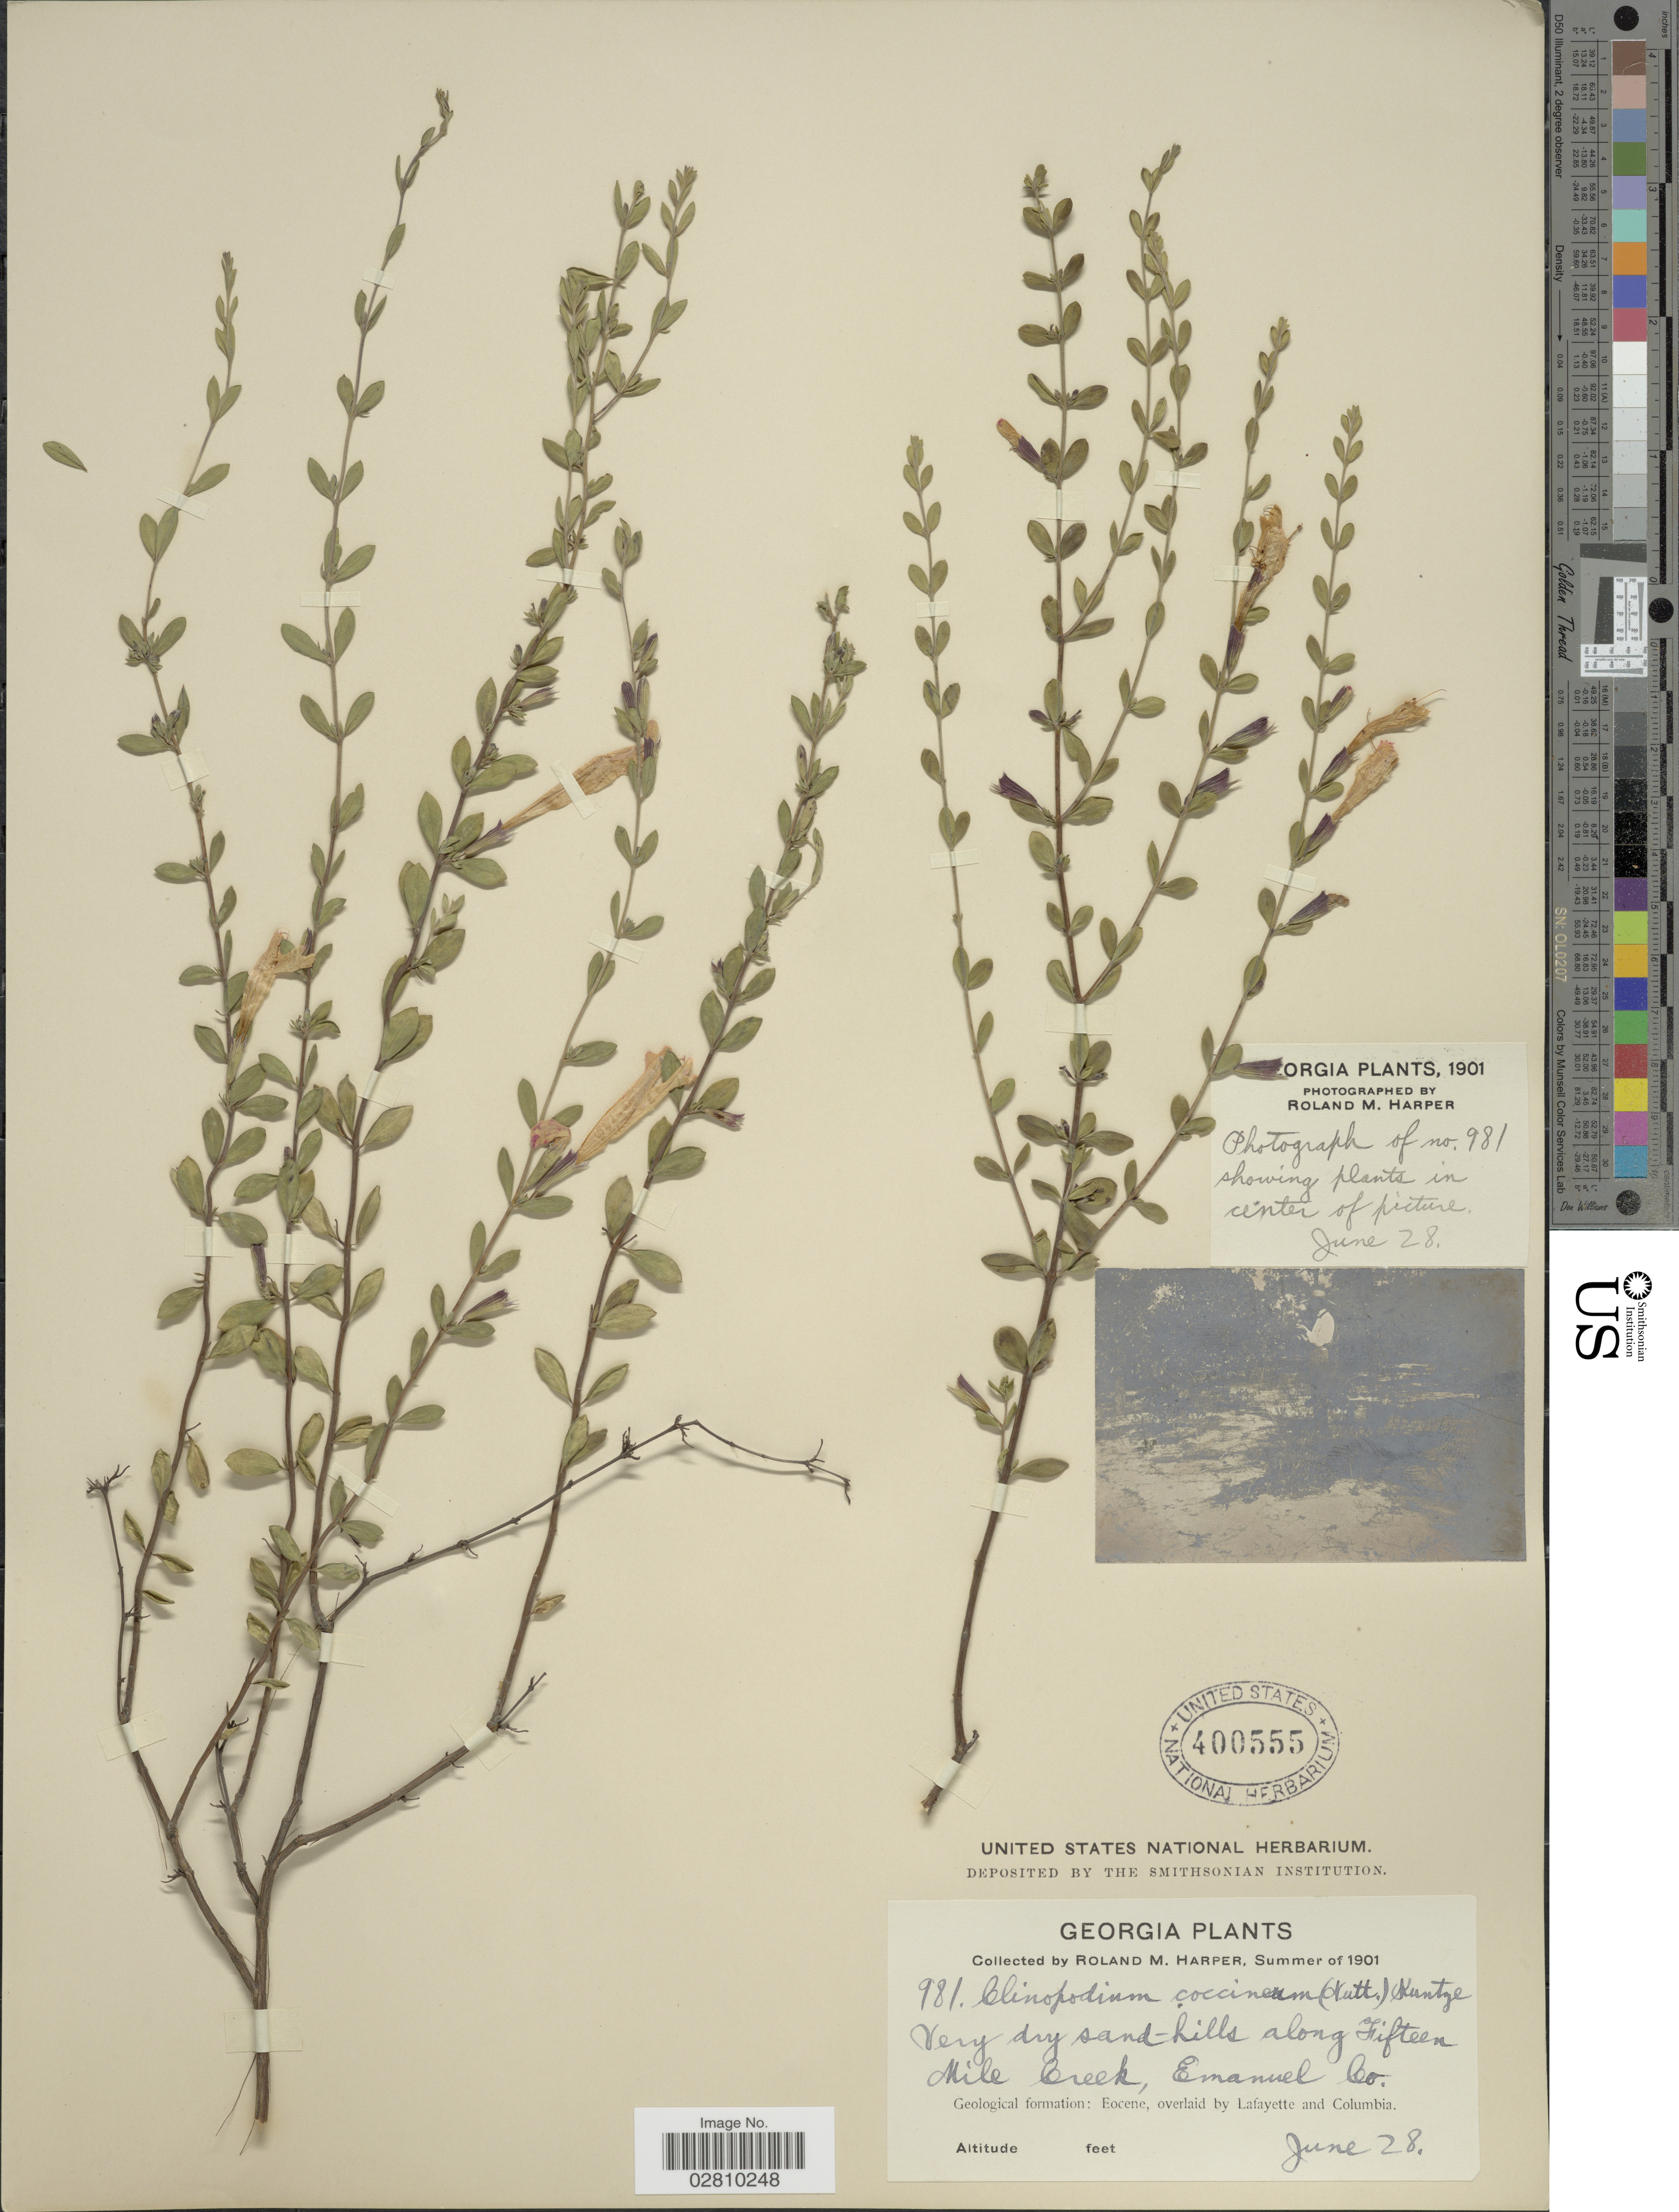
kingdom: Plantae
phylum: Tracheophyta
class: Magnoliopsida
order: Lamiales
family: Lamiaceae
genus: Clinopodium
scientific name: Clinopodium coccineum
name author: (Nutt. ex Hook.) Kuntze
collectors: R. M. Harper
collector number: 981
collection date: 1901-06-28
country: United States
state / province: Georgia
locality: Very dry sand-hills along Fifteen Mile Creek, Emanuel Co. Geological formation: Eocene, overlaid by Lafayette and Columbia.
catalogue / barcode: US 400555